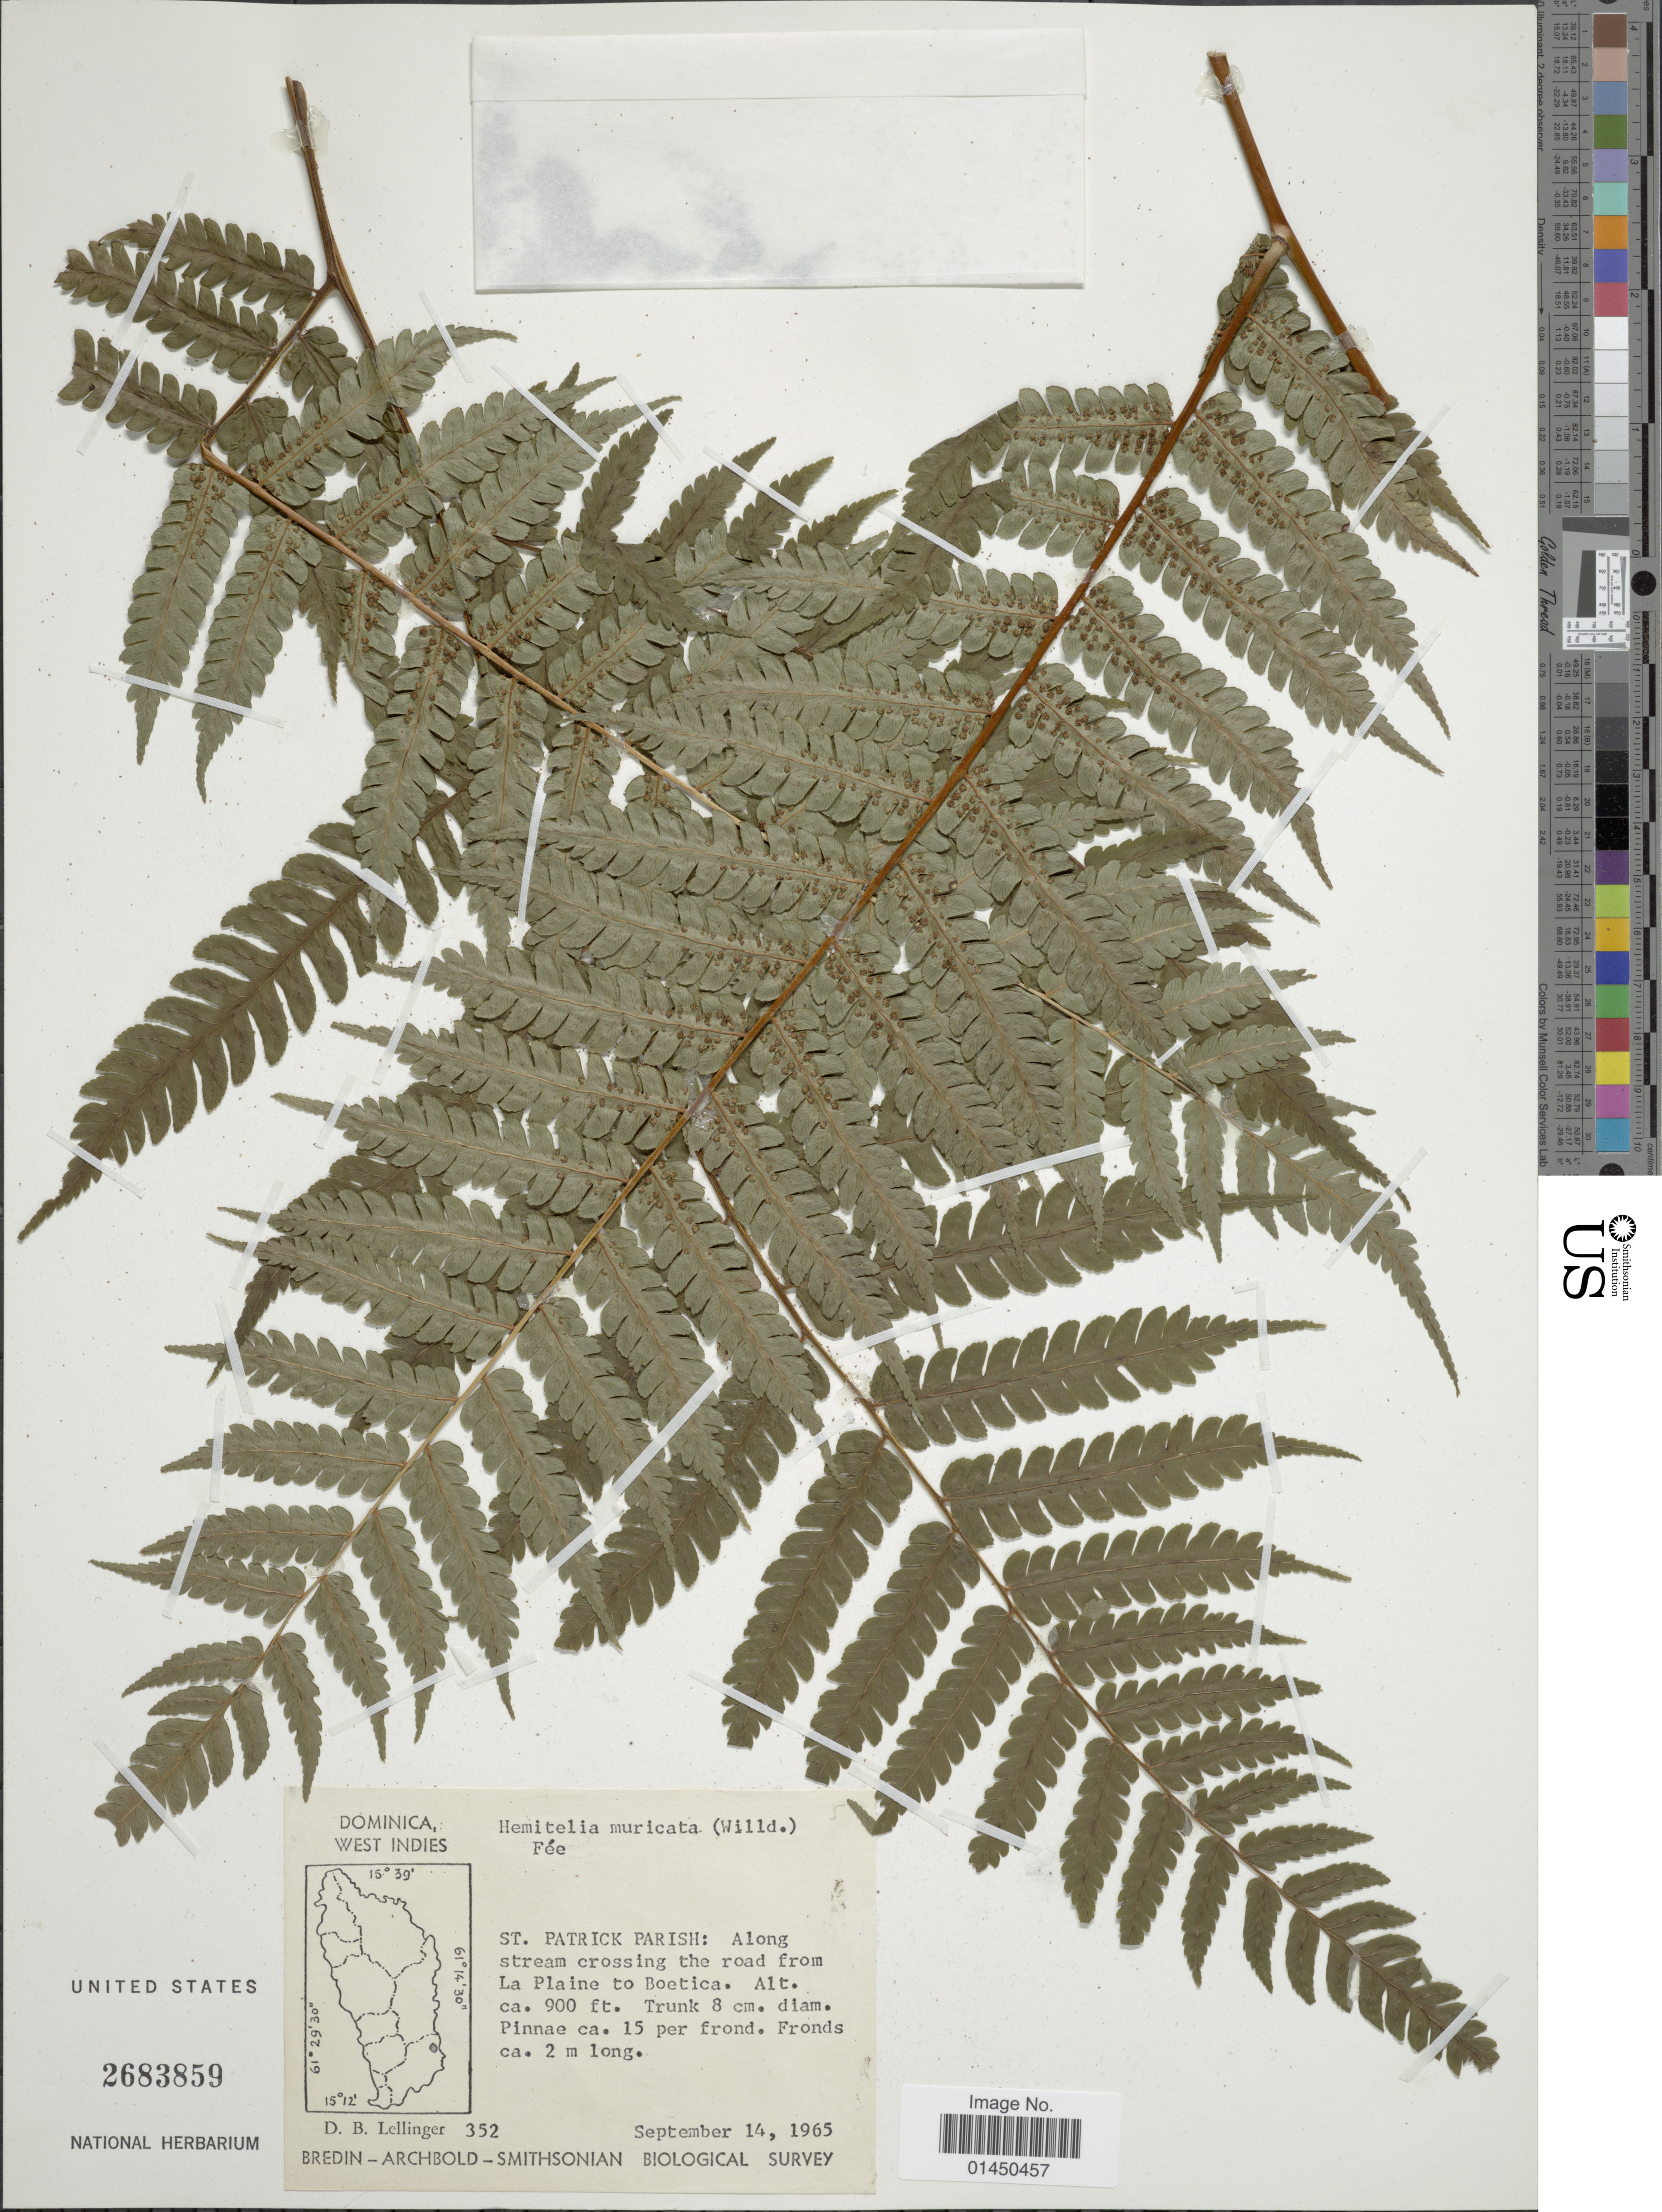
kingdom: Plantae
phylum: Tracheophyta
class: Polypodiopsida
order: Cyatheales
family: Cyatheaceae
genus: Cyathea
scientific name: Cyathea muricata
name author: (Willd.) Fée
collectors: D. B. Lellinger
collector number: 352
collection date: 1965-09-14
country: Dominica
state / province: St. Patrick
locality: Along stream crossing the road from La Plaine to Boetica.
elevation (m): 274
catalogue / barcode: US 2683859